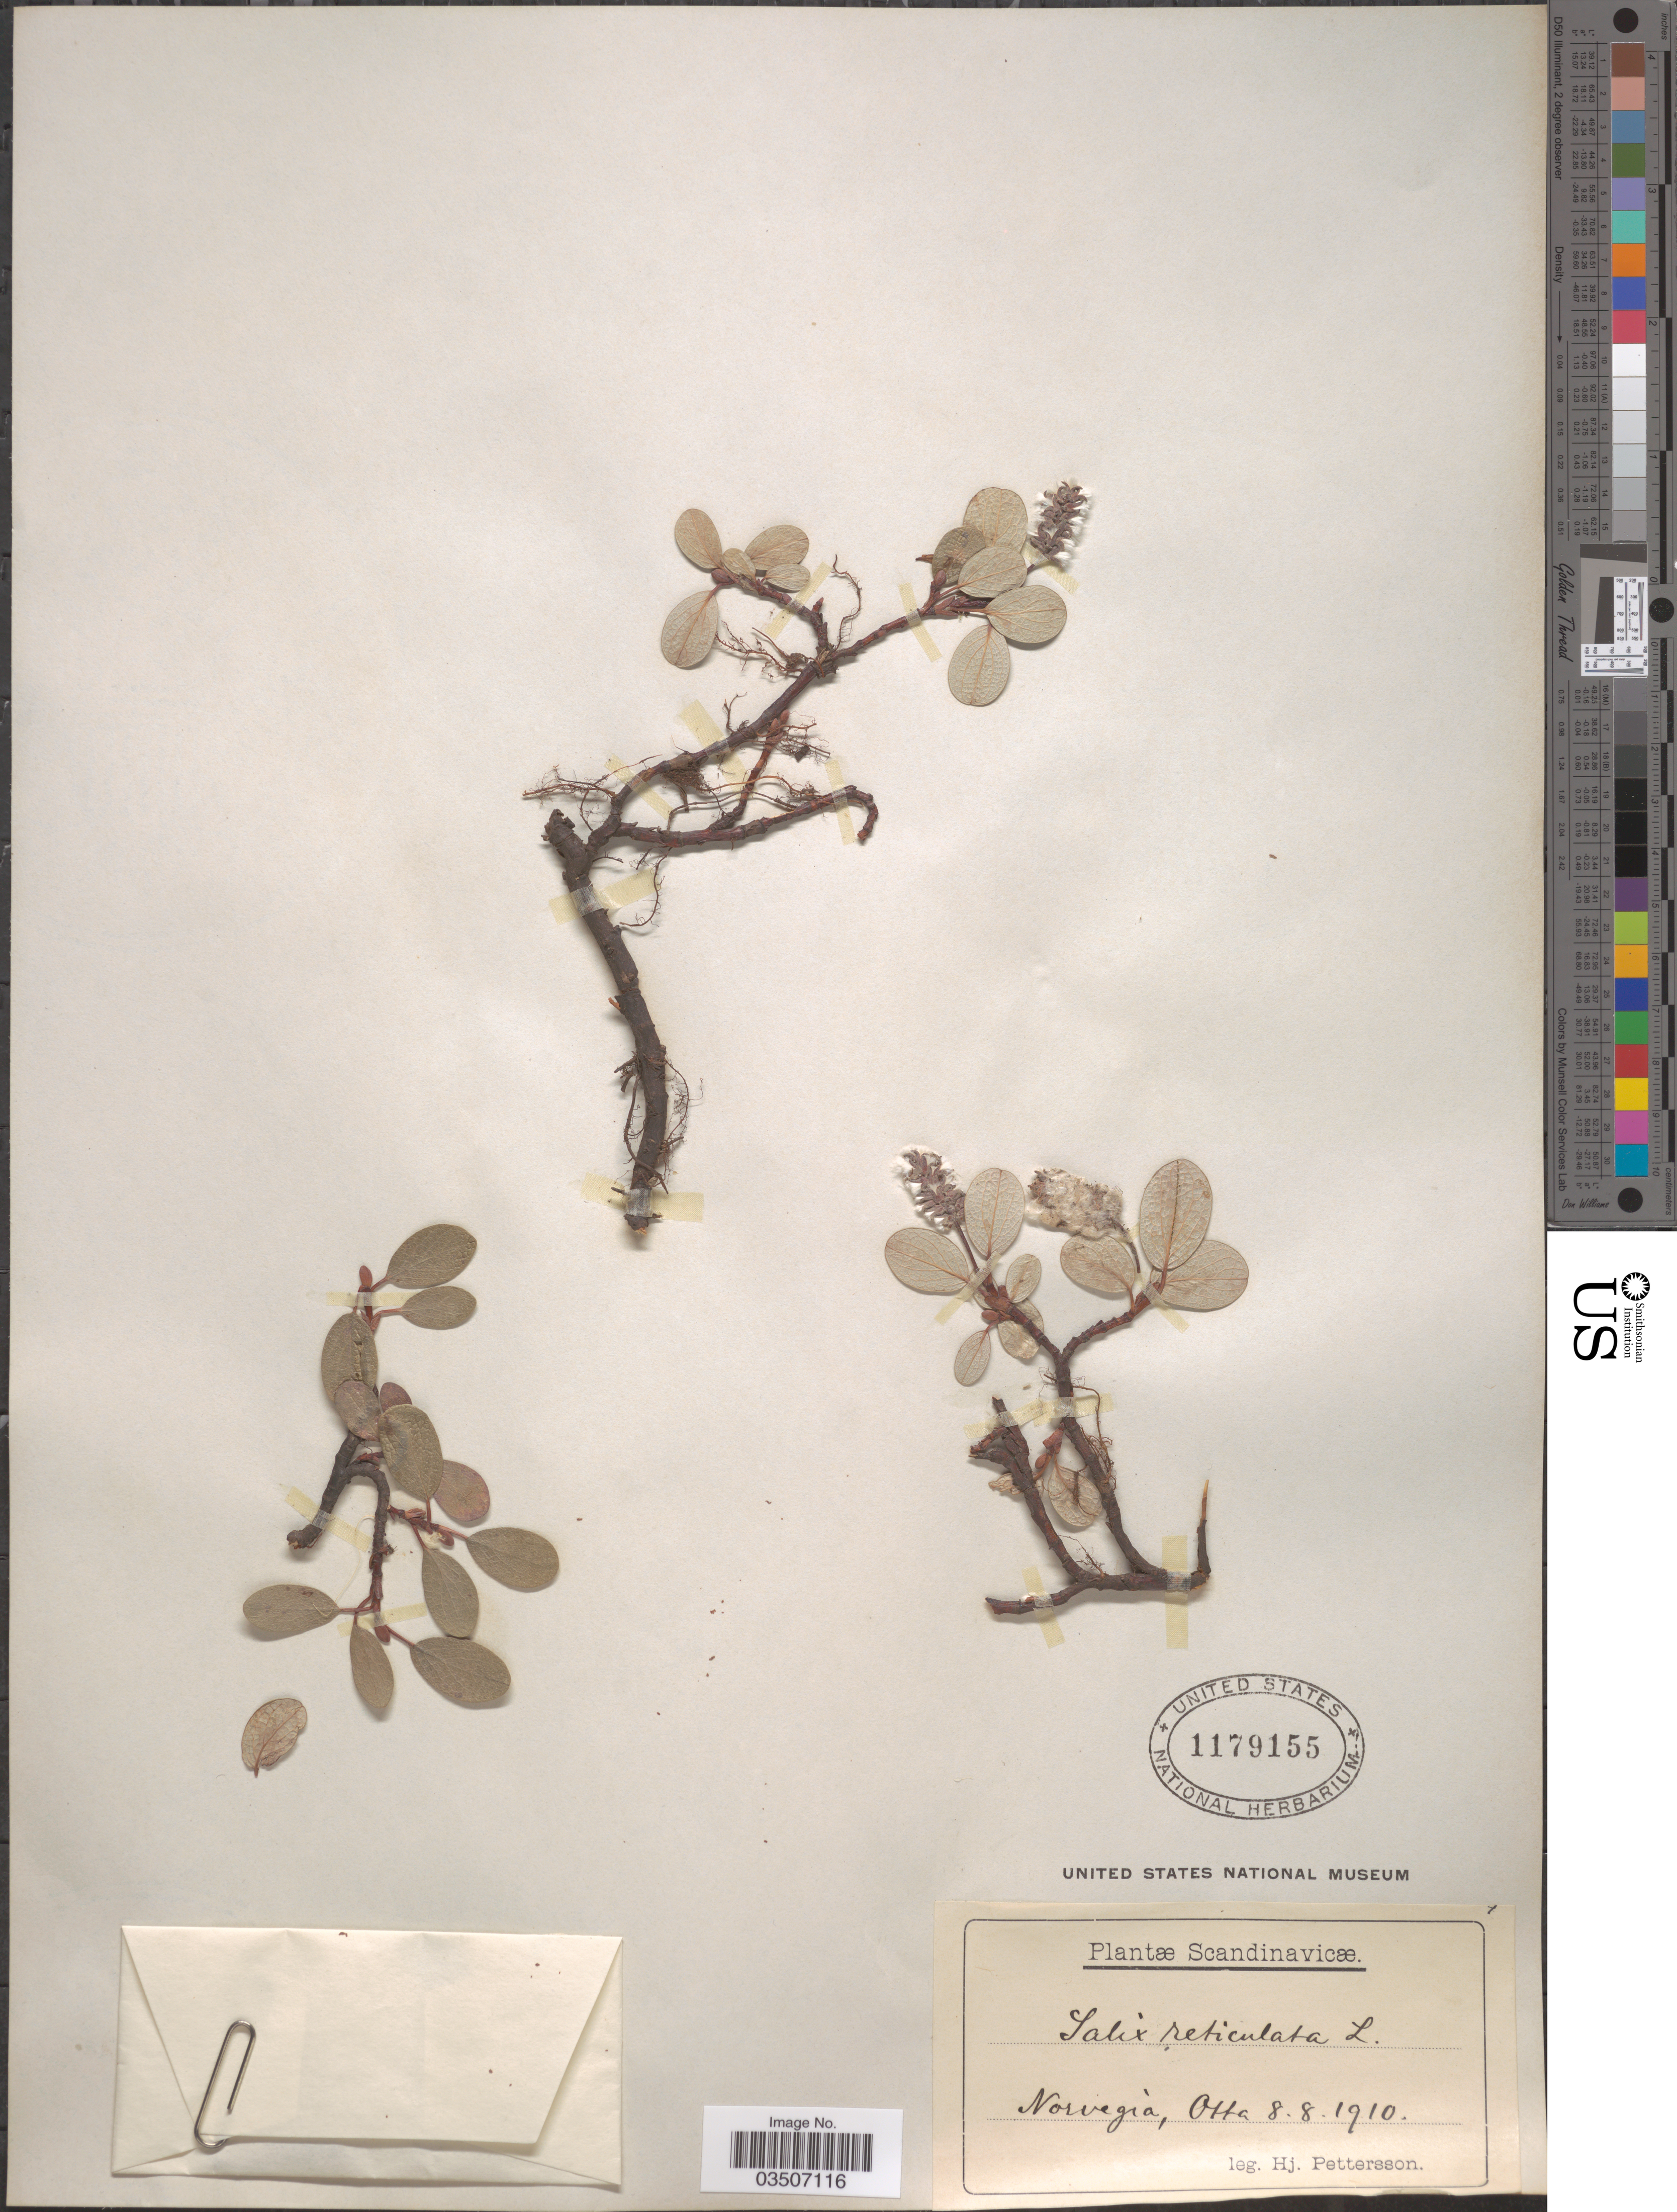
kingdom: Plantae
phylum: Tracheophyta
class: Magnoliopsida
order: Malpighiales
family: Salicaceae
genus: Salix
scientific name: Salix reticulata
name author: L.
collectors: H. Pettersson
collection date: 1910-08-08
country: Norway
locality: Scandinavicæ. Norvegià, Otta.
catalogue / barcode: US 1179155